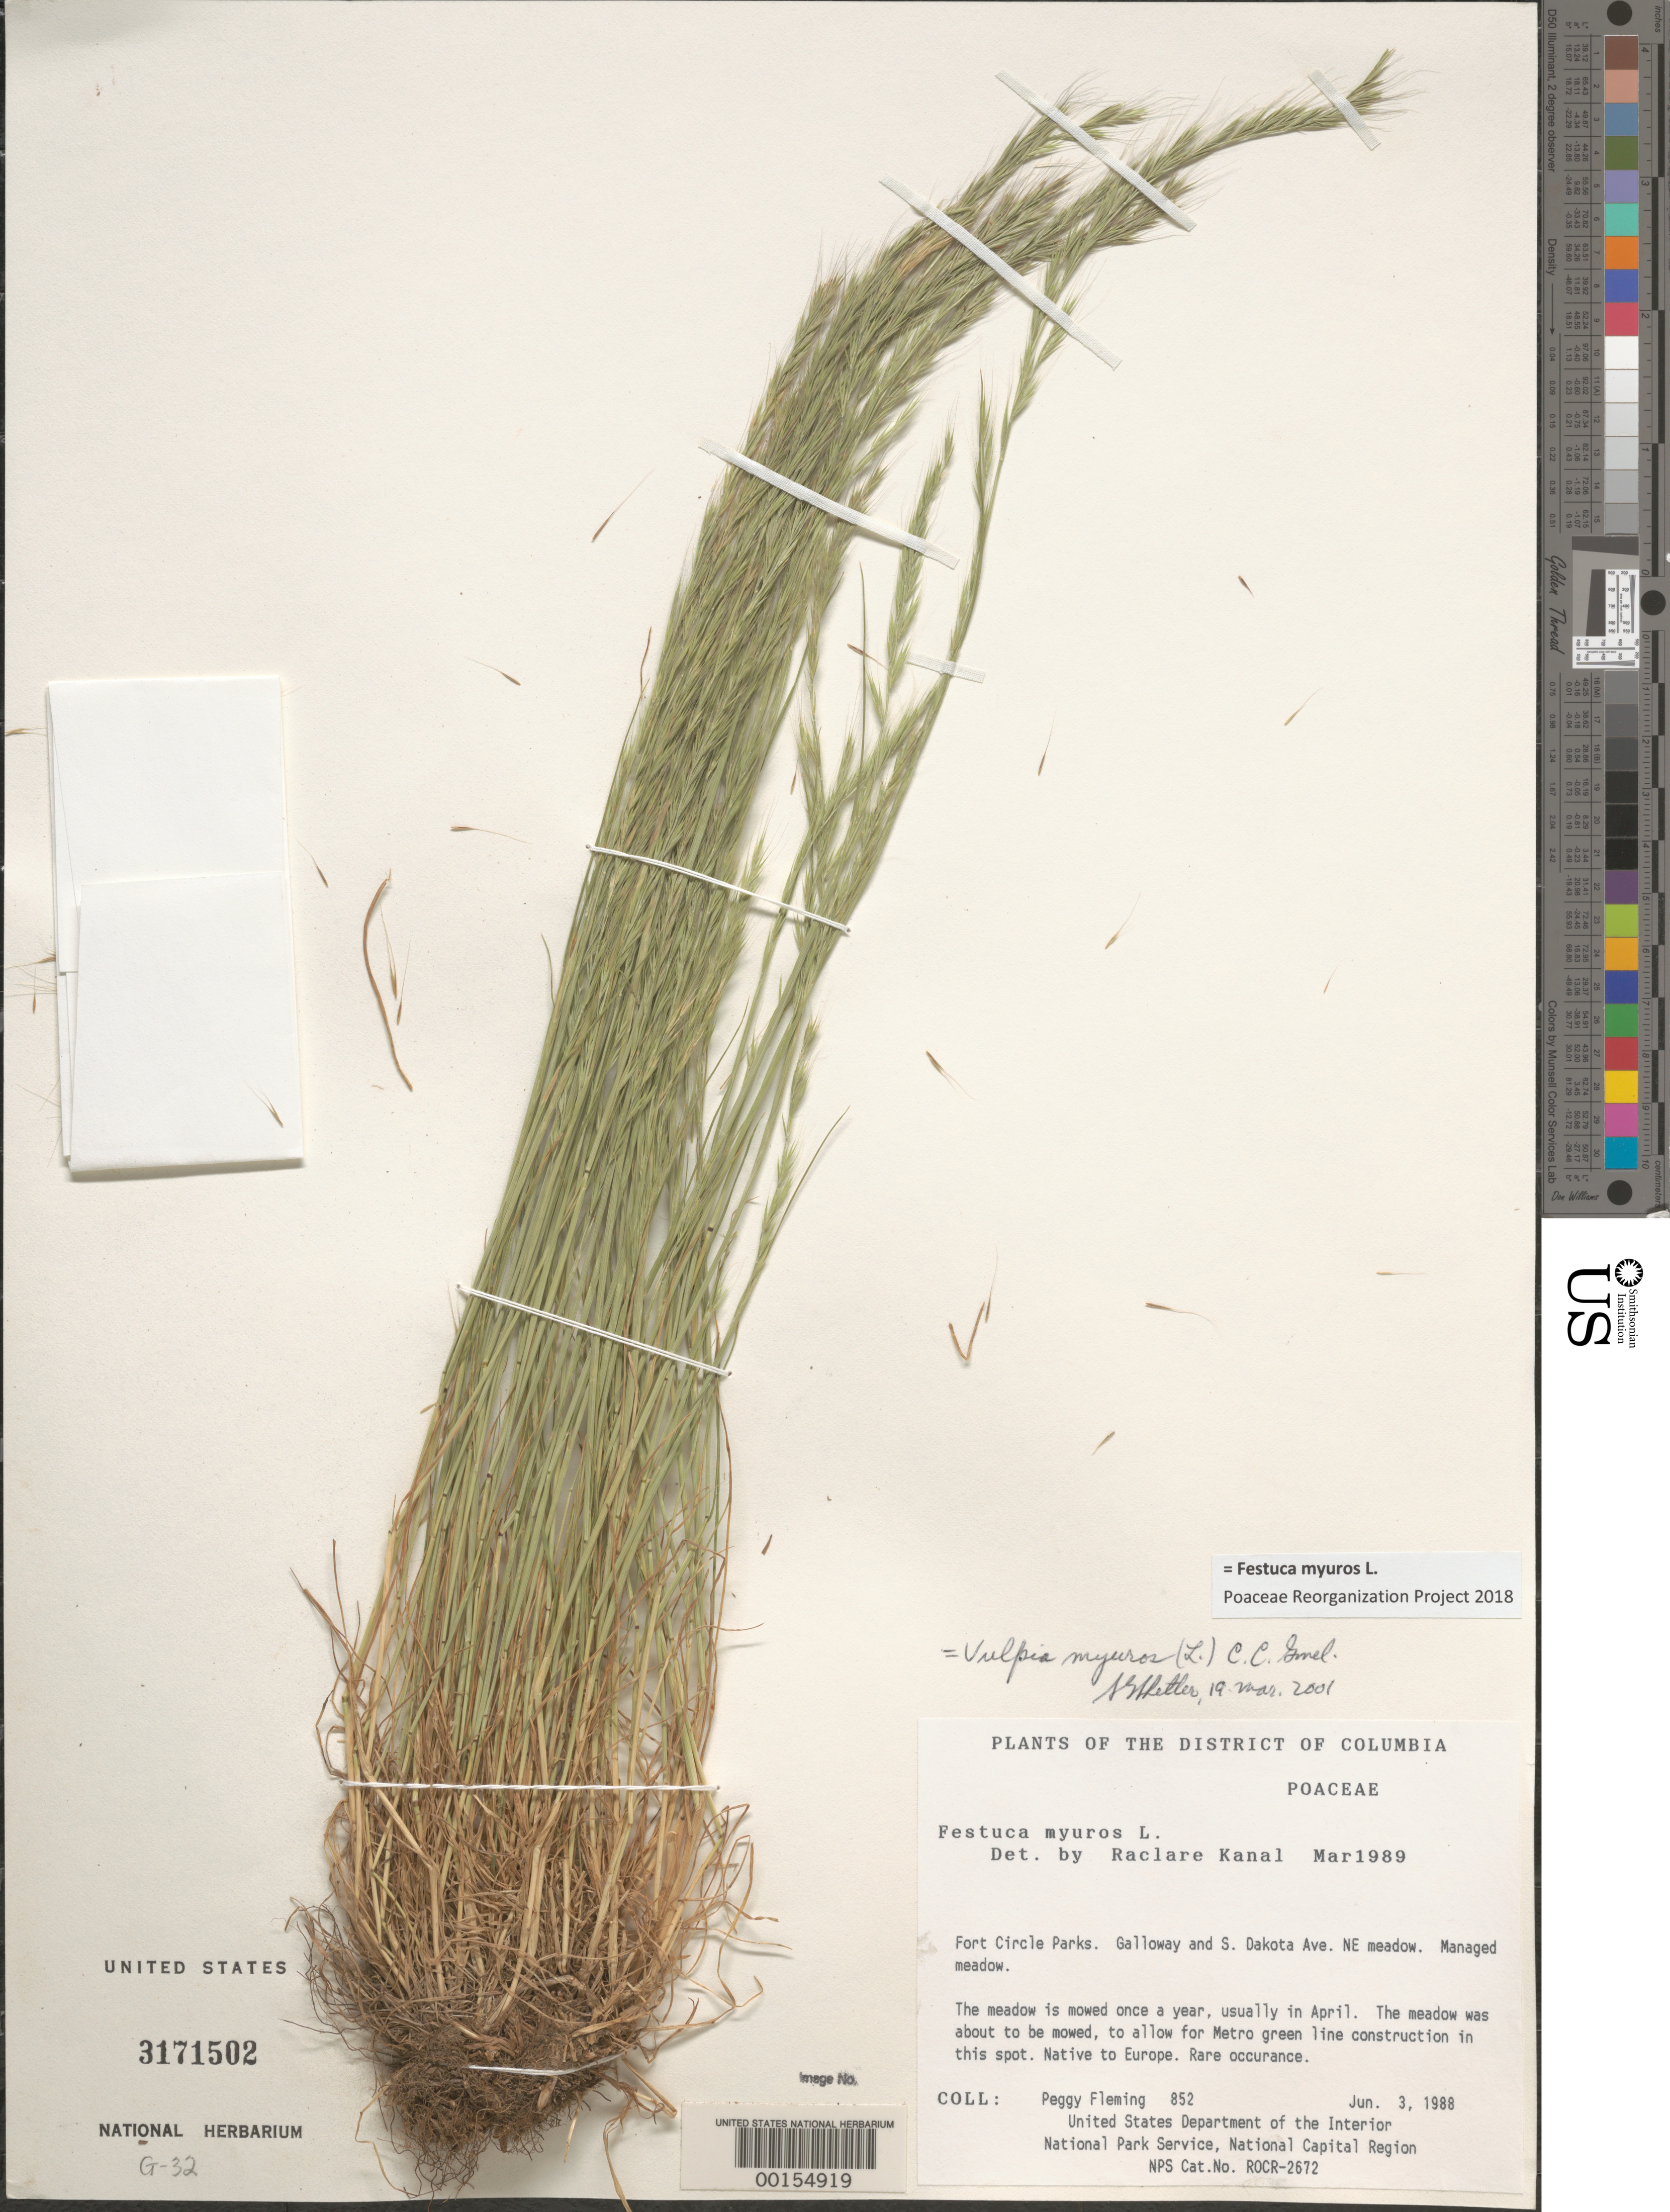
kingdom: Plantae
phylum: Tracheophyta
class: Liliopsida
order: Poales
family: Poaceae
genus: Festuca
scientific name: Festuca myuros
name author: L.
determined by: Poaceae Reorganization Project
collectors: P. Fleming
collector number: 852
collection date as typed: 03 Jun 1988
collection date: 1988-06-03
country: United States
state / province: District of Columbia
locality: Fort Circle Parks, Galloway and S Dakota Ave, NE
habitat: Managed meadow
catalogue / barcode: US 3171502